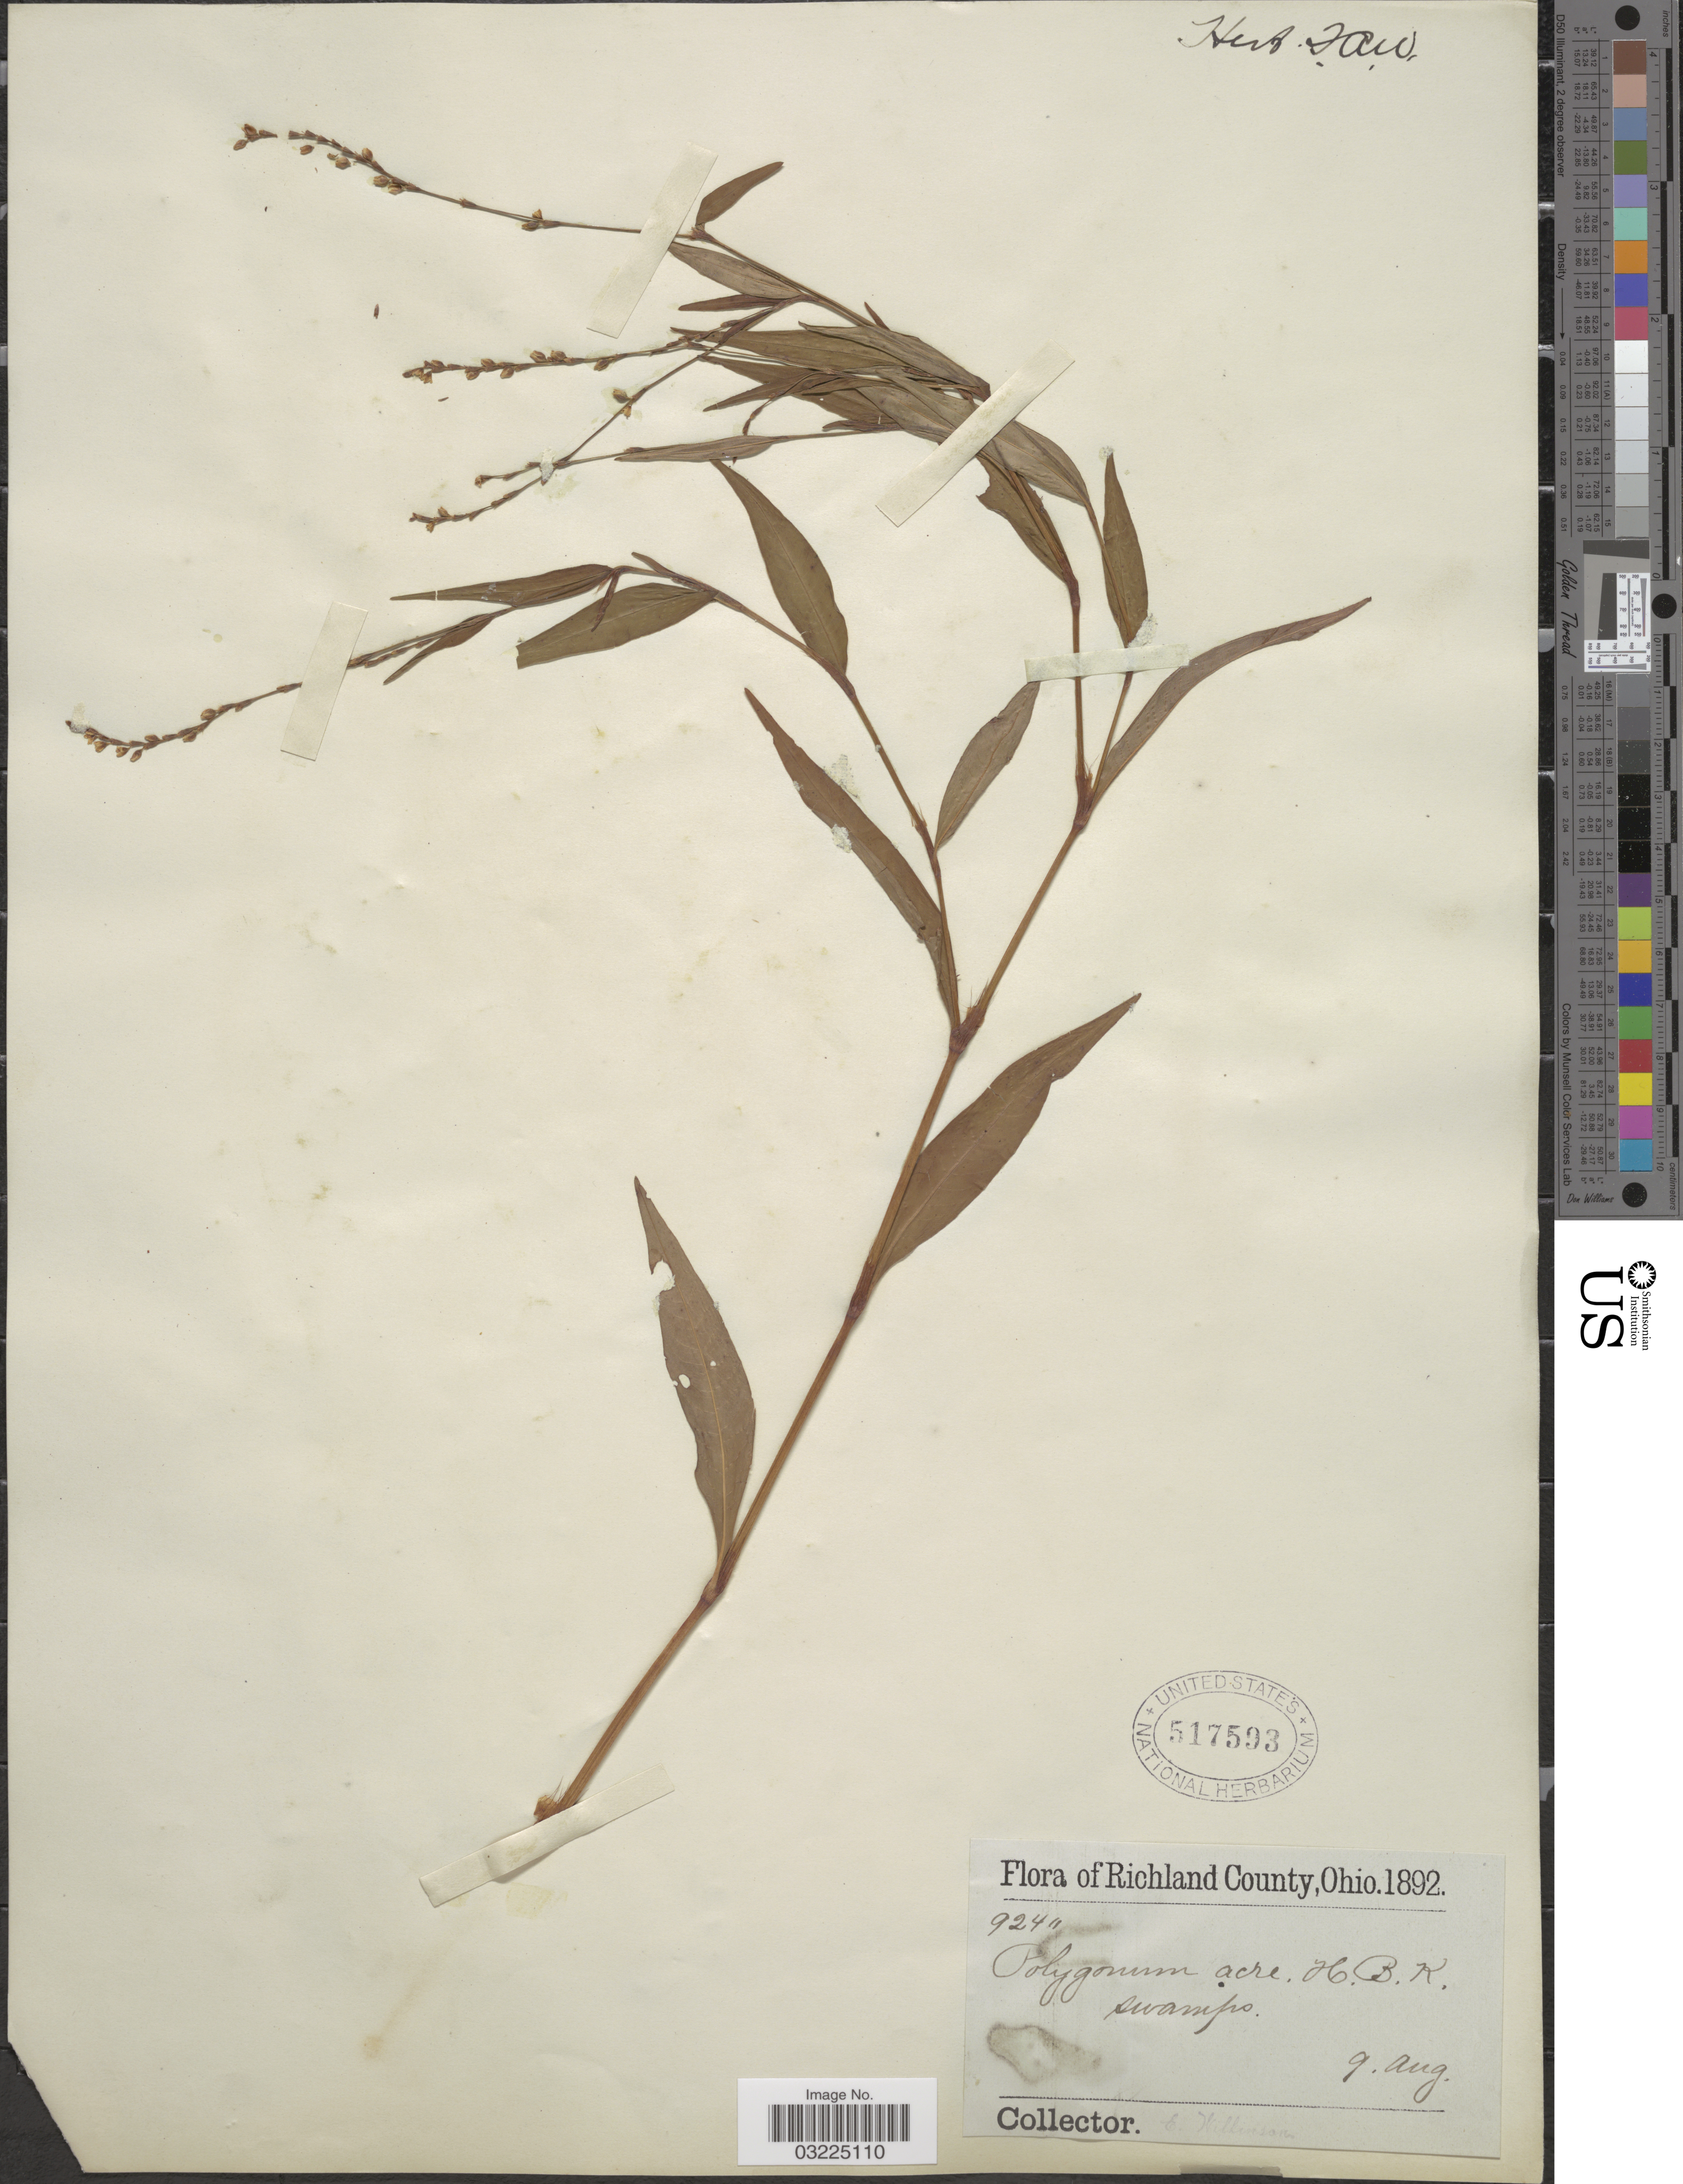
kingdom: Plantae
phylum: Tracheophyta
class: Magnoliopsida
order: Caryophyllales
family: Polygonaceae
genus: Persicaria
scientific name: Persicaria punctata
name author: (Elliott) Small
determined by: Atha, D. E.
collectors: E. Wilkinson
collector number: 924II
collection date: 1892-08-09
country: United States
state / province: Ohio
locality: Richland County.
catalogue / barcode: US 517593